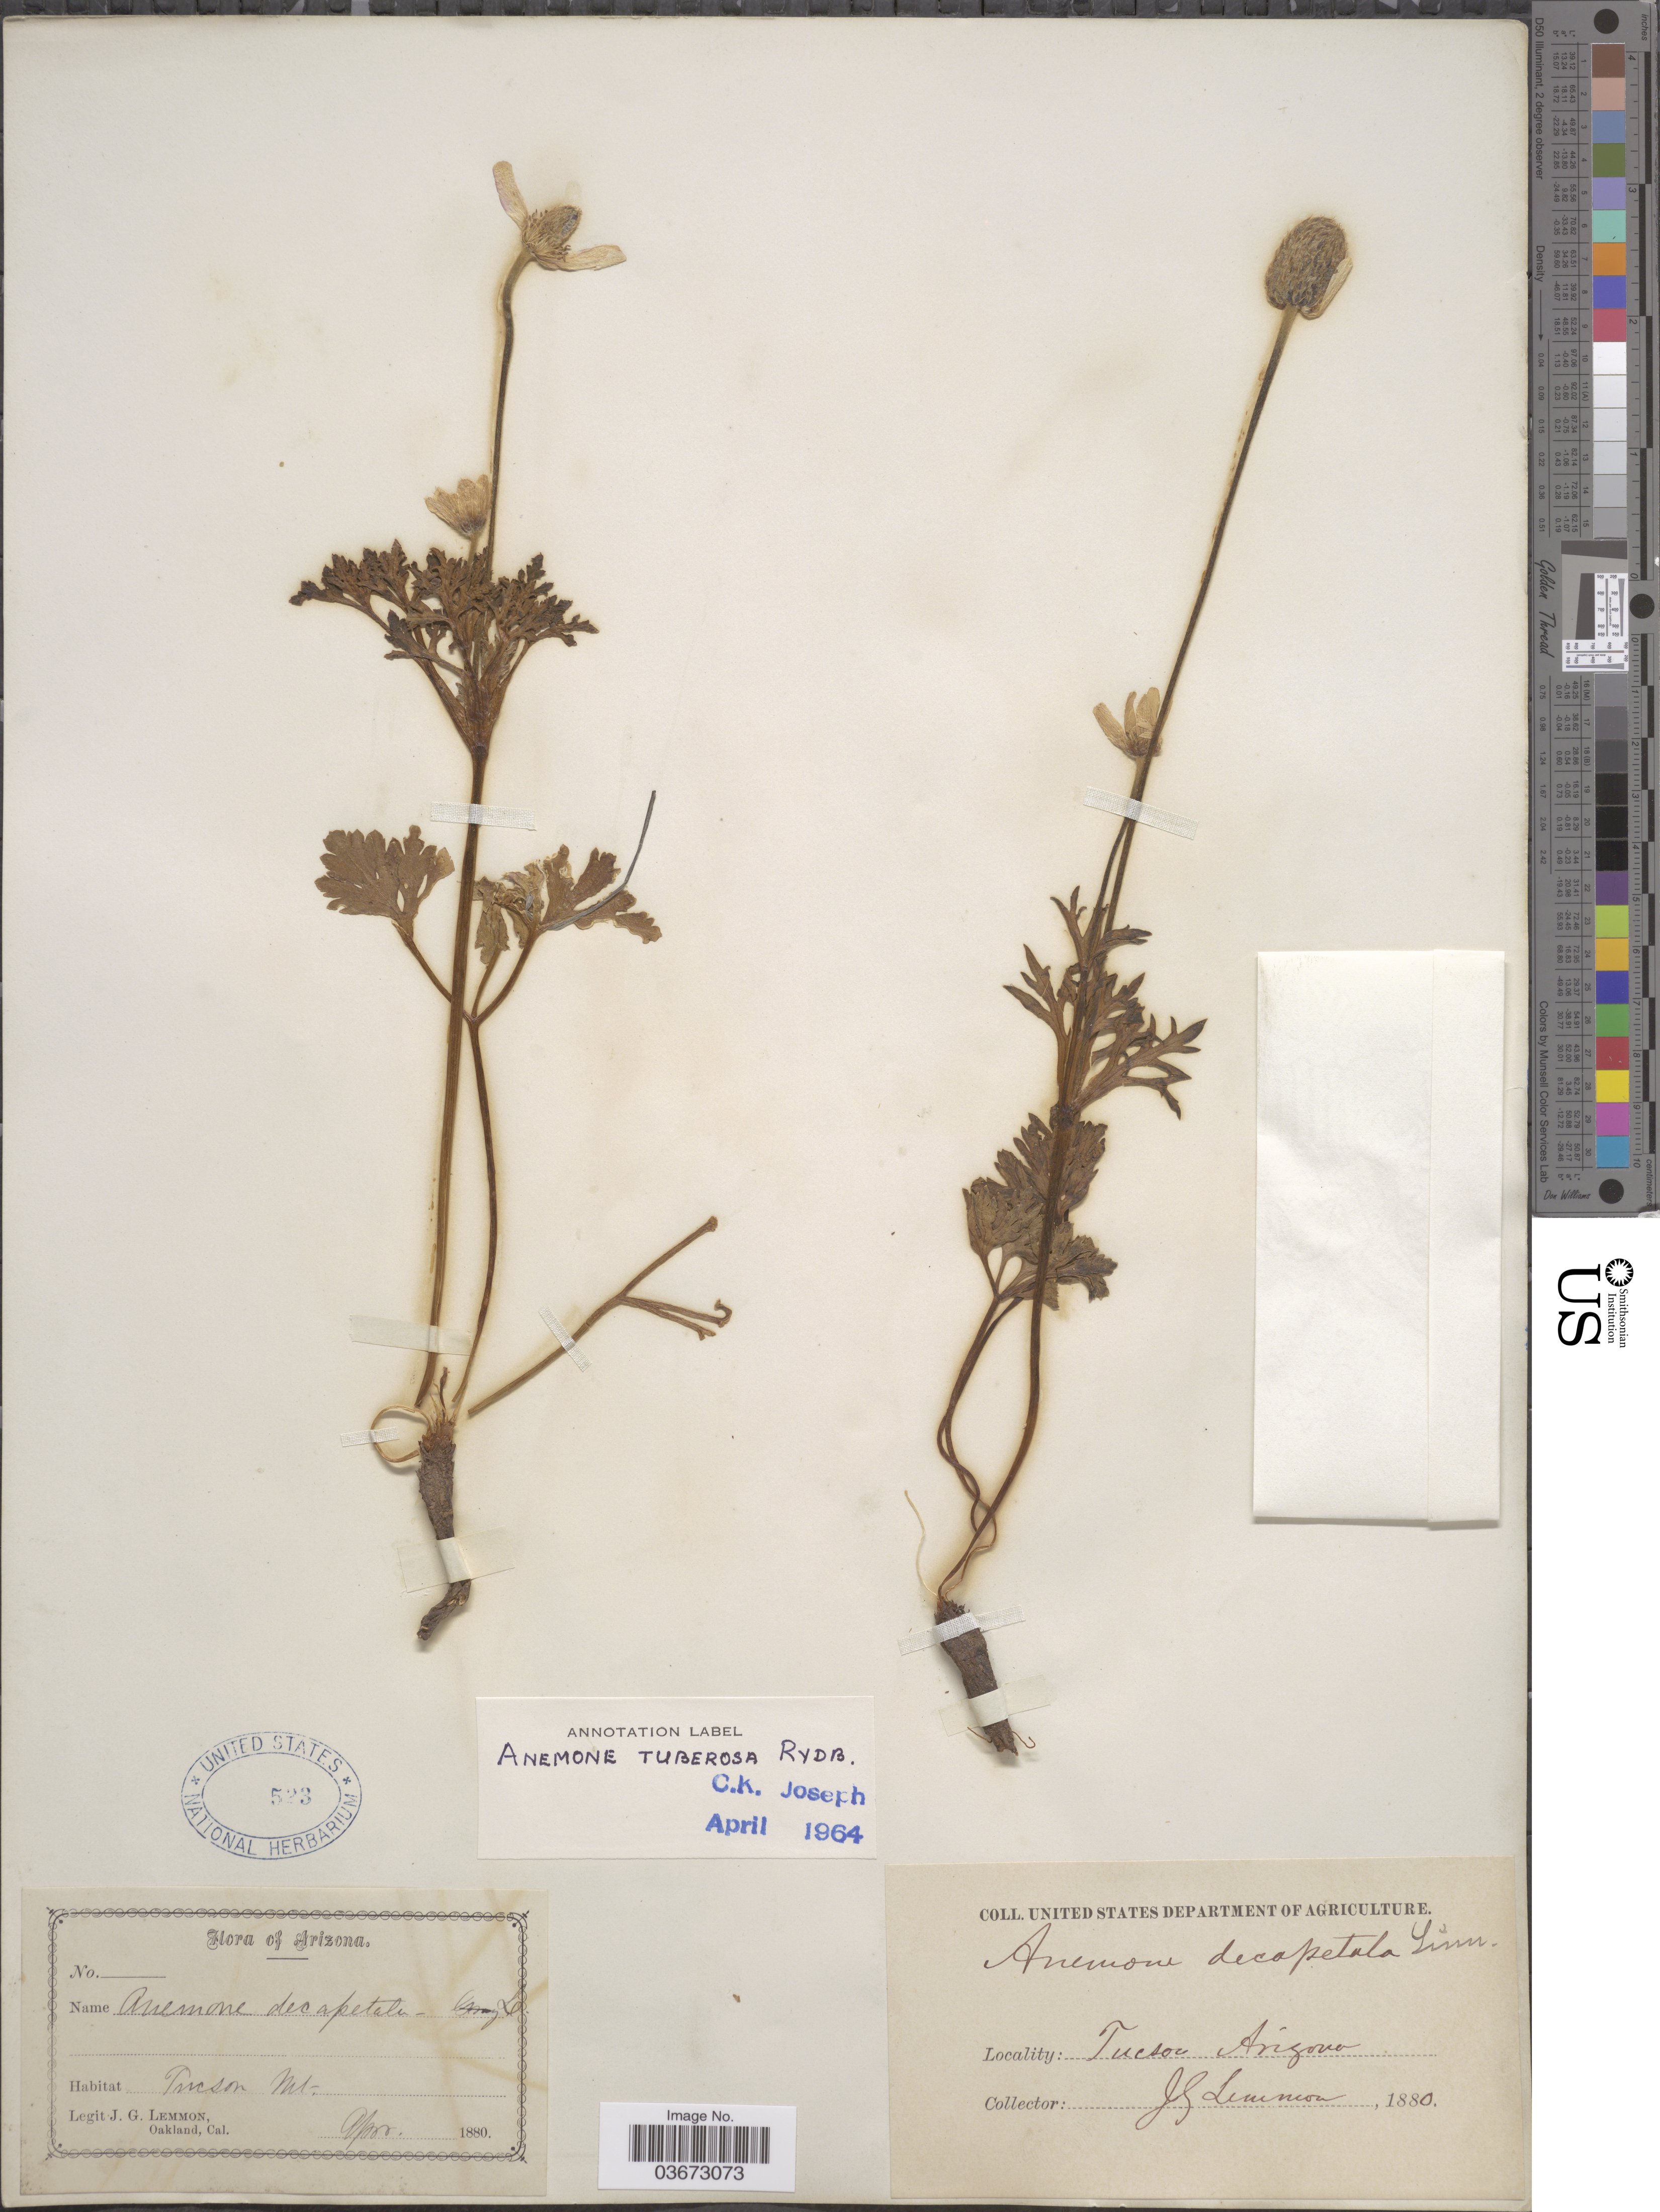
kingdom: Plantae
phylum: Tracheophyta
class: Magnoliopsida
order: Ranunculales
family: Ranunculaceae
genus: Anemone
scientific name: Anemone tuberosa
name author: Rydb.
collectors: J. Lemmon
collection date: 1880-04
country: United States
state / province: Arizona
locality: Tucson Mt. Tucson.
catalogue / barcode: US 523